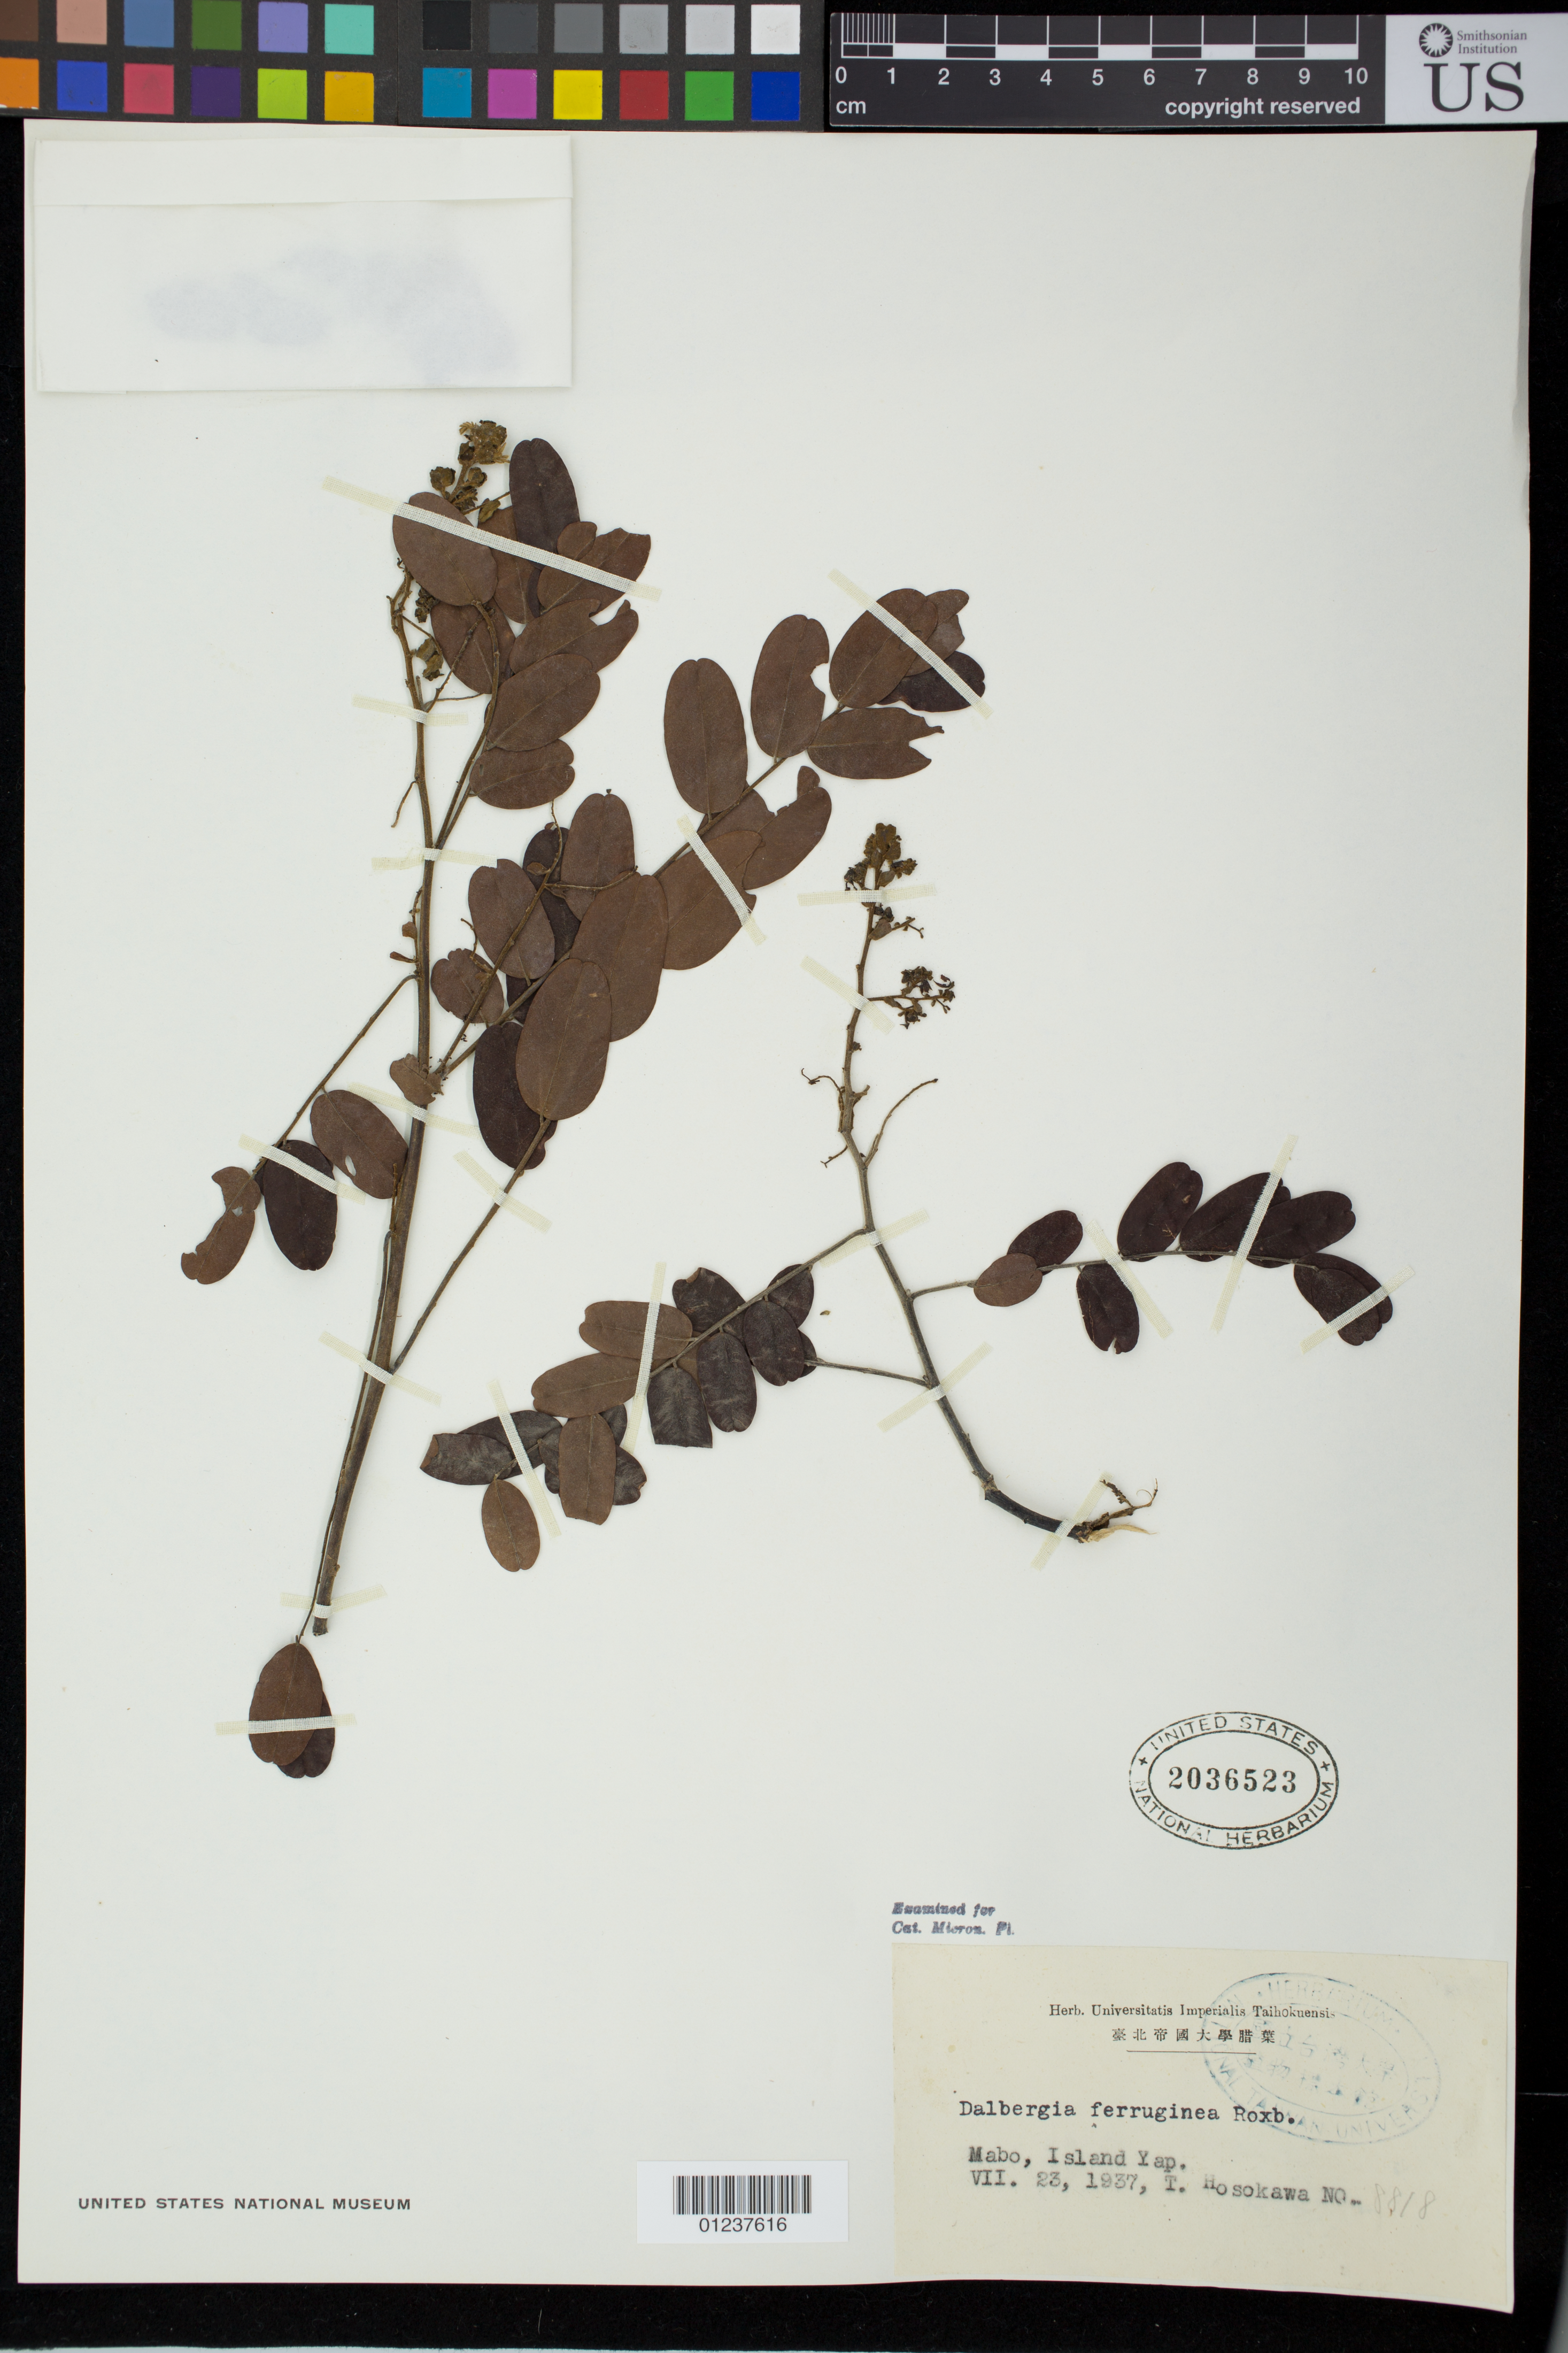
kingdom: Plantae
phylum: Tracheophyta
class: Magnoliopsida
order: Fabales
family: Fabaceae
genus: Dalbergia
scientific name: Dalbergia ferruginea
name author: Roxb.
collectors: T. Hosokawa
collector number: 8818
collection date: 1937-07-23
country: Micronesia, Federated States of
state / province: Yap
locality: Mabo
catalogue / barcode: US 2036523